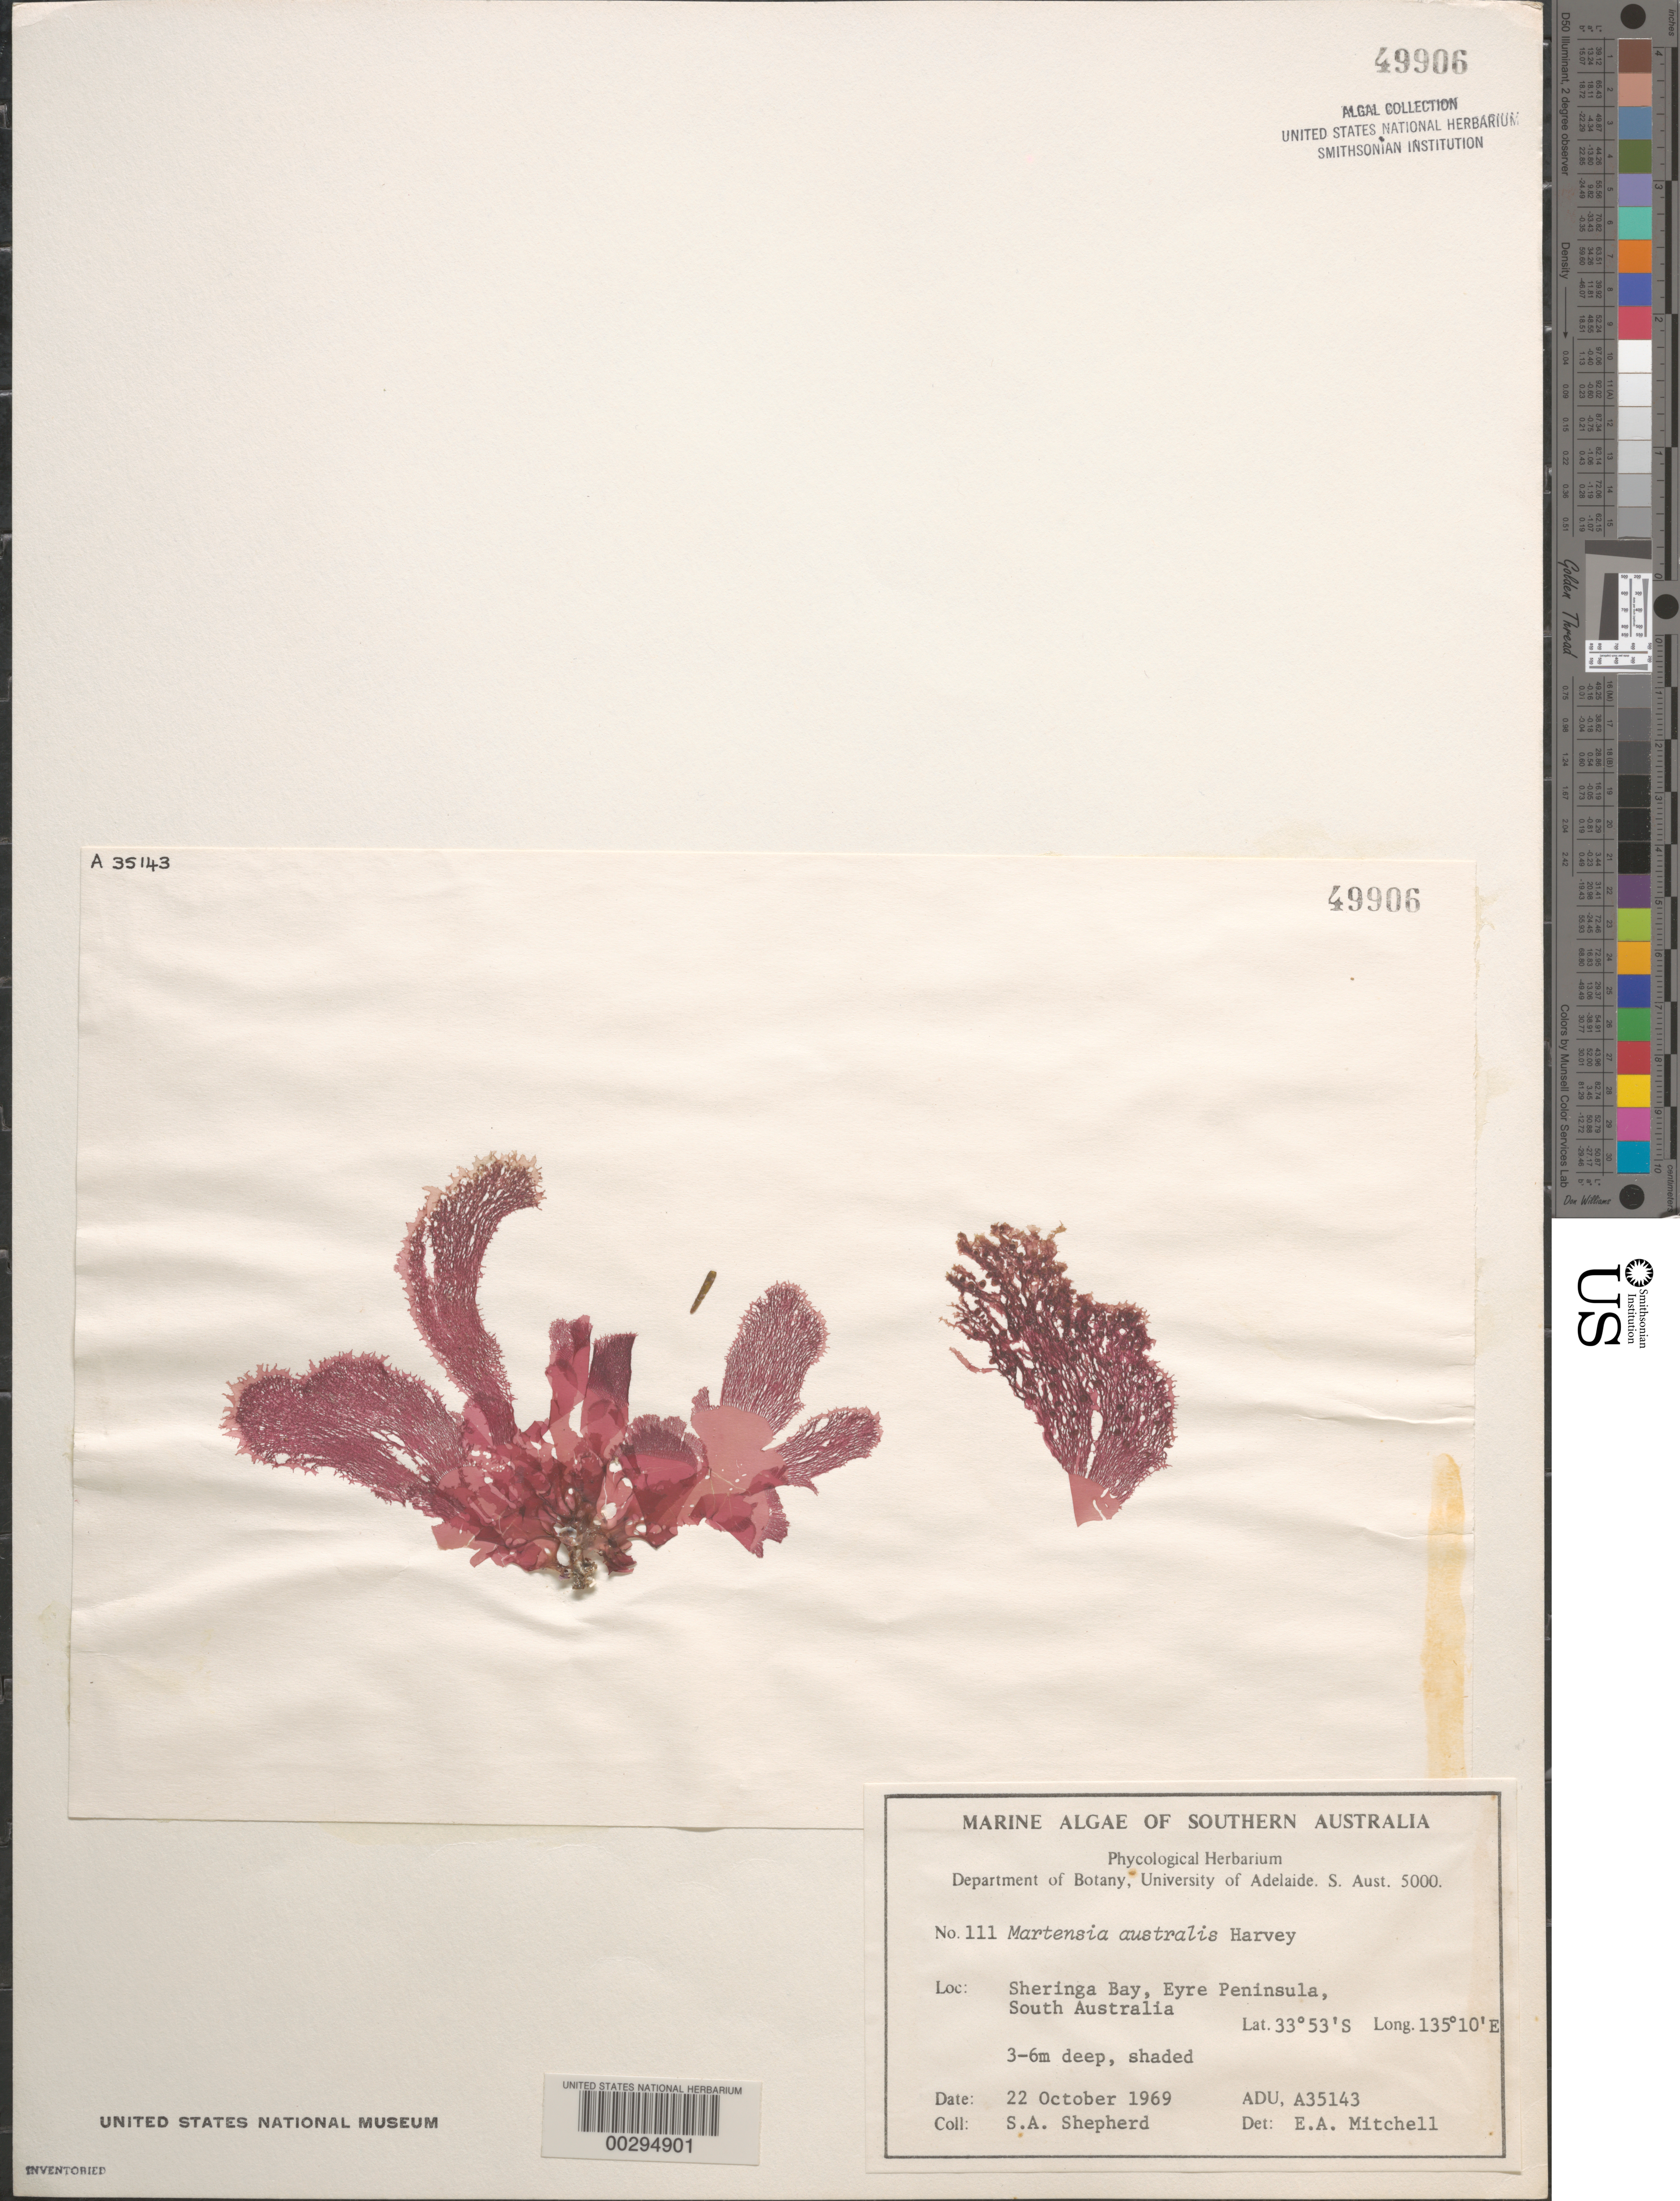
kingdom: Plantae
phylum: Rhodophyta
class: Florideophyceae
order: Ceramiales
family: Delesseriaceae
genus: Martensia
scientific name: Martensia australis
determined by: Mitchell, E. A.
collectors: S. Shepherd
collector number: ADU A35143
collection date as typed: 22 Oct 1969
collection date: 1969-10-22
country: Australia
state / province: South Australia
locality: Sheringa Bay, Eyre Peninsula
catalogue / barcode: US 49906